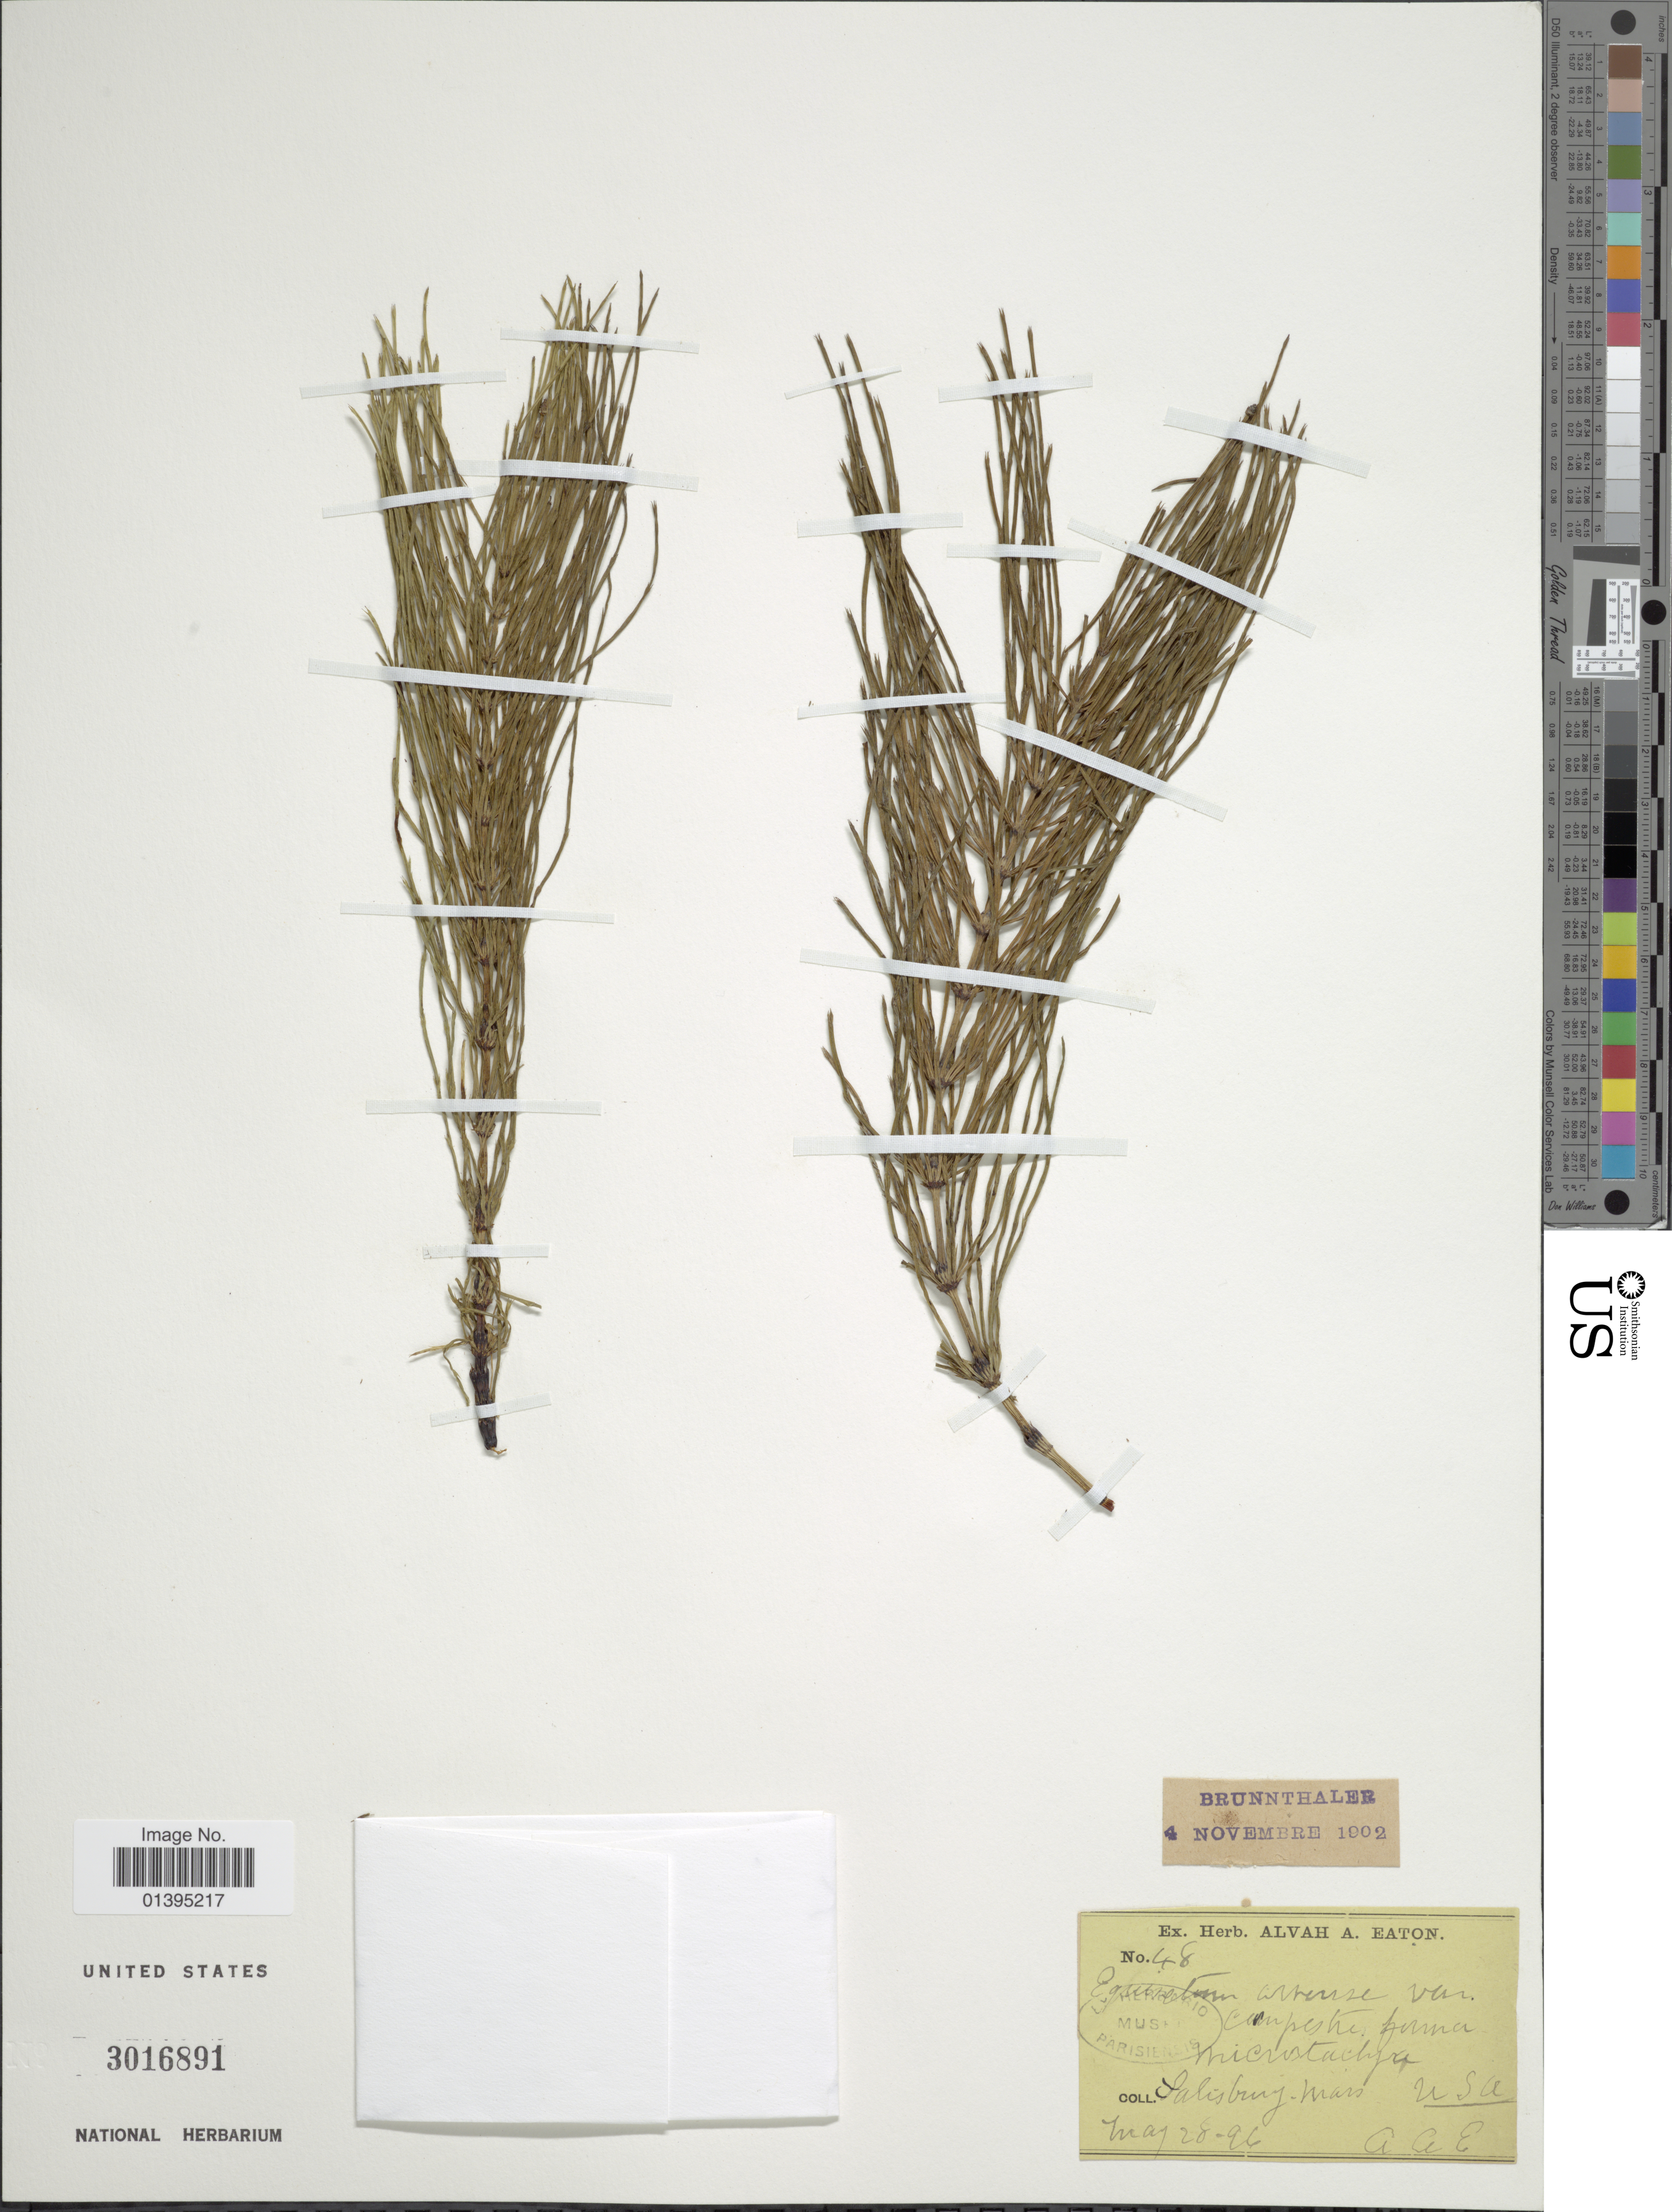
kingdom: Plantae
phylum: Tracheophyta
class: Polypodiopsida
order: Equisetales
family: Equisetaceae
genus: Equisetum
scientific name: Equisetum arvense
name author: L.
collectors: A. A. Eaton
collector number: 48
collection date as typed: Transcribed d/m/y: 28/5/96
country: United States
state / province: Massachusetts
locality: Salisbury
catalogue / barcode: US 3016891